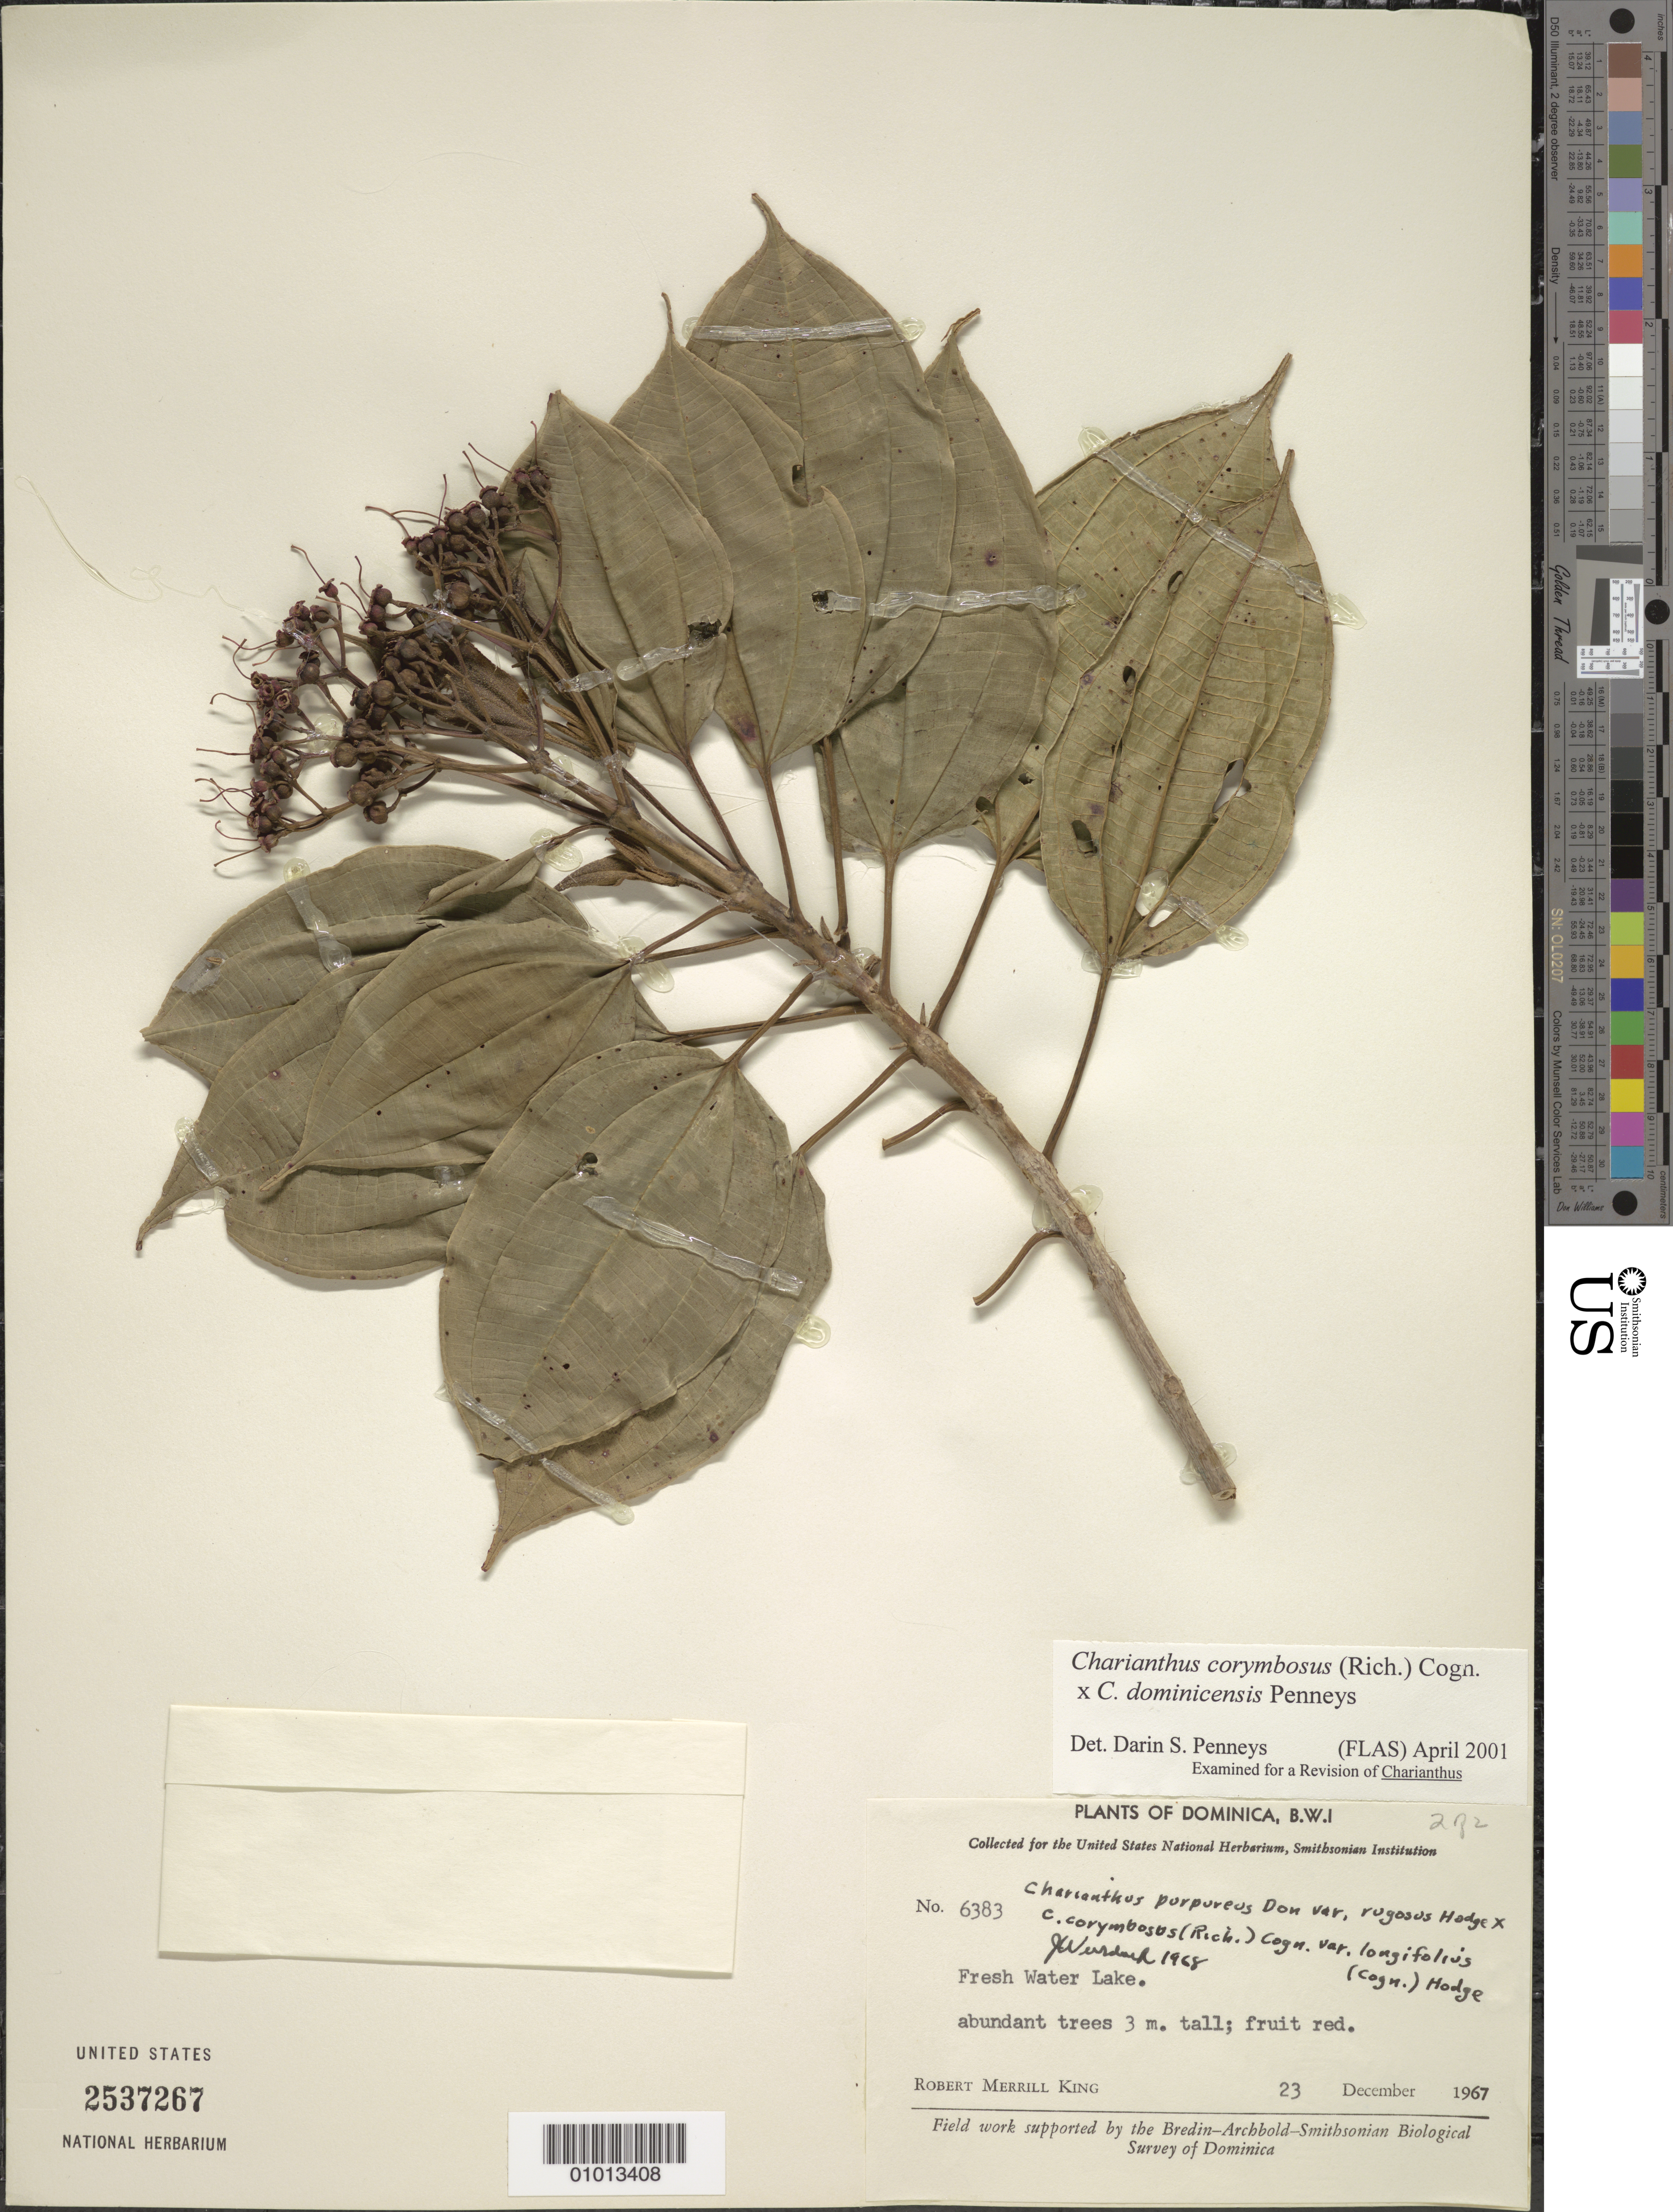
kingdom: Plantae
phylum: Tracheophyta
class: Magnoliopsida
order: Myrtales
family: Melastomataceae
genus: Charianthus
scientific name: Charianthus corymbosus var. longifolius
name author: (Cogn.) Hodge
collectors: R. M. King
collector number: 6383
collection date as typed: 23 Dec 1967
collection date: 1967-12-23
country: Dominica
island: Dominica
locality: Fresh Water Lake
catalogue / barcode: US 2537267